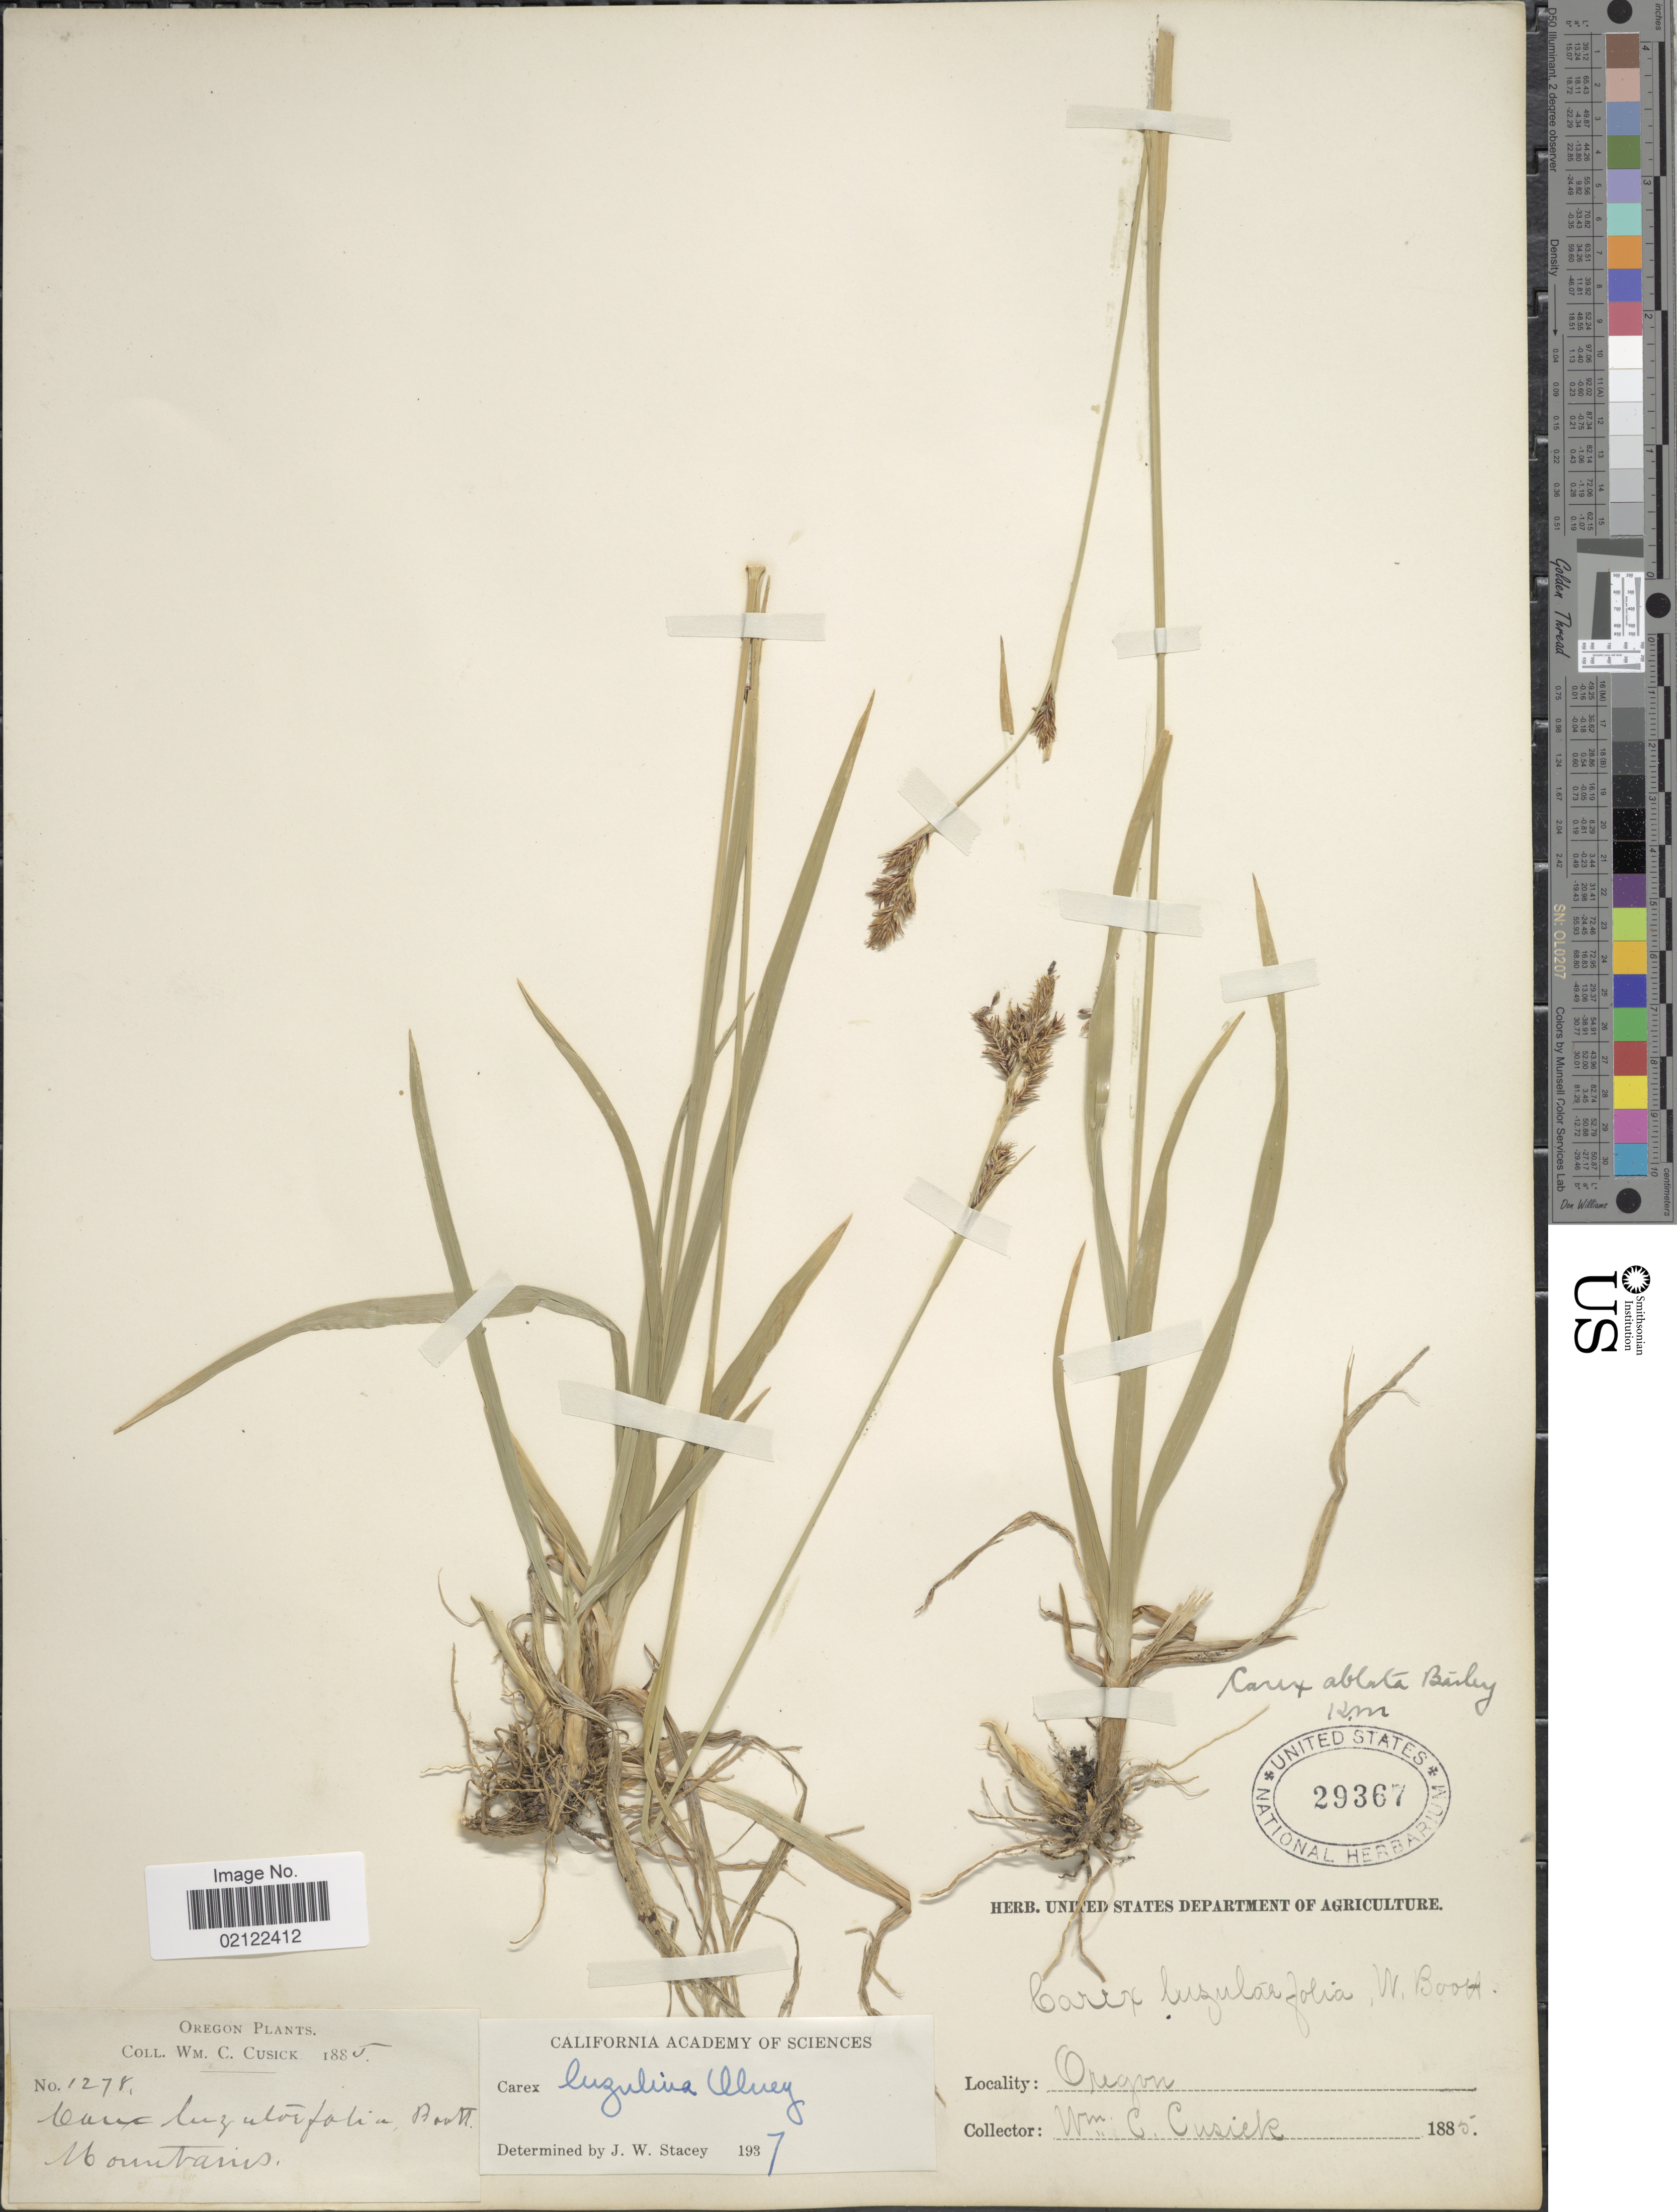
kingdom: Plantae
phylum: Tracheophyta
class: Liliopsida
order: Poales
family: Cyperaceae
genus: Carex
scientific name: Carex luzulina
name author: Olney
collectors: W. C. Cusick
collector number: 1278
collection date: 1885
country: United States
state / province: Oregon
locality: Mountains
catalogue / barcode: US 29367